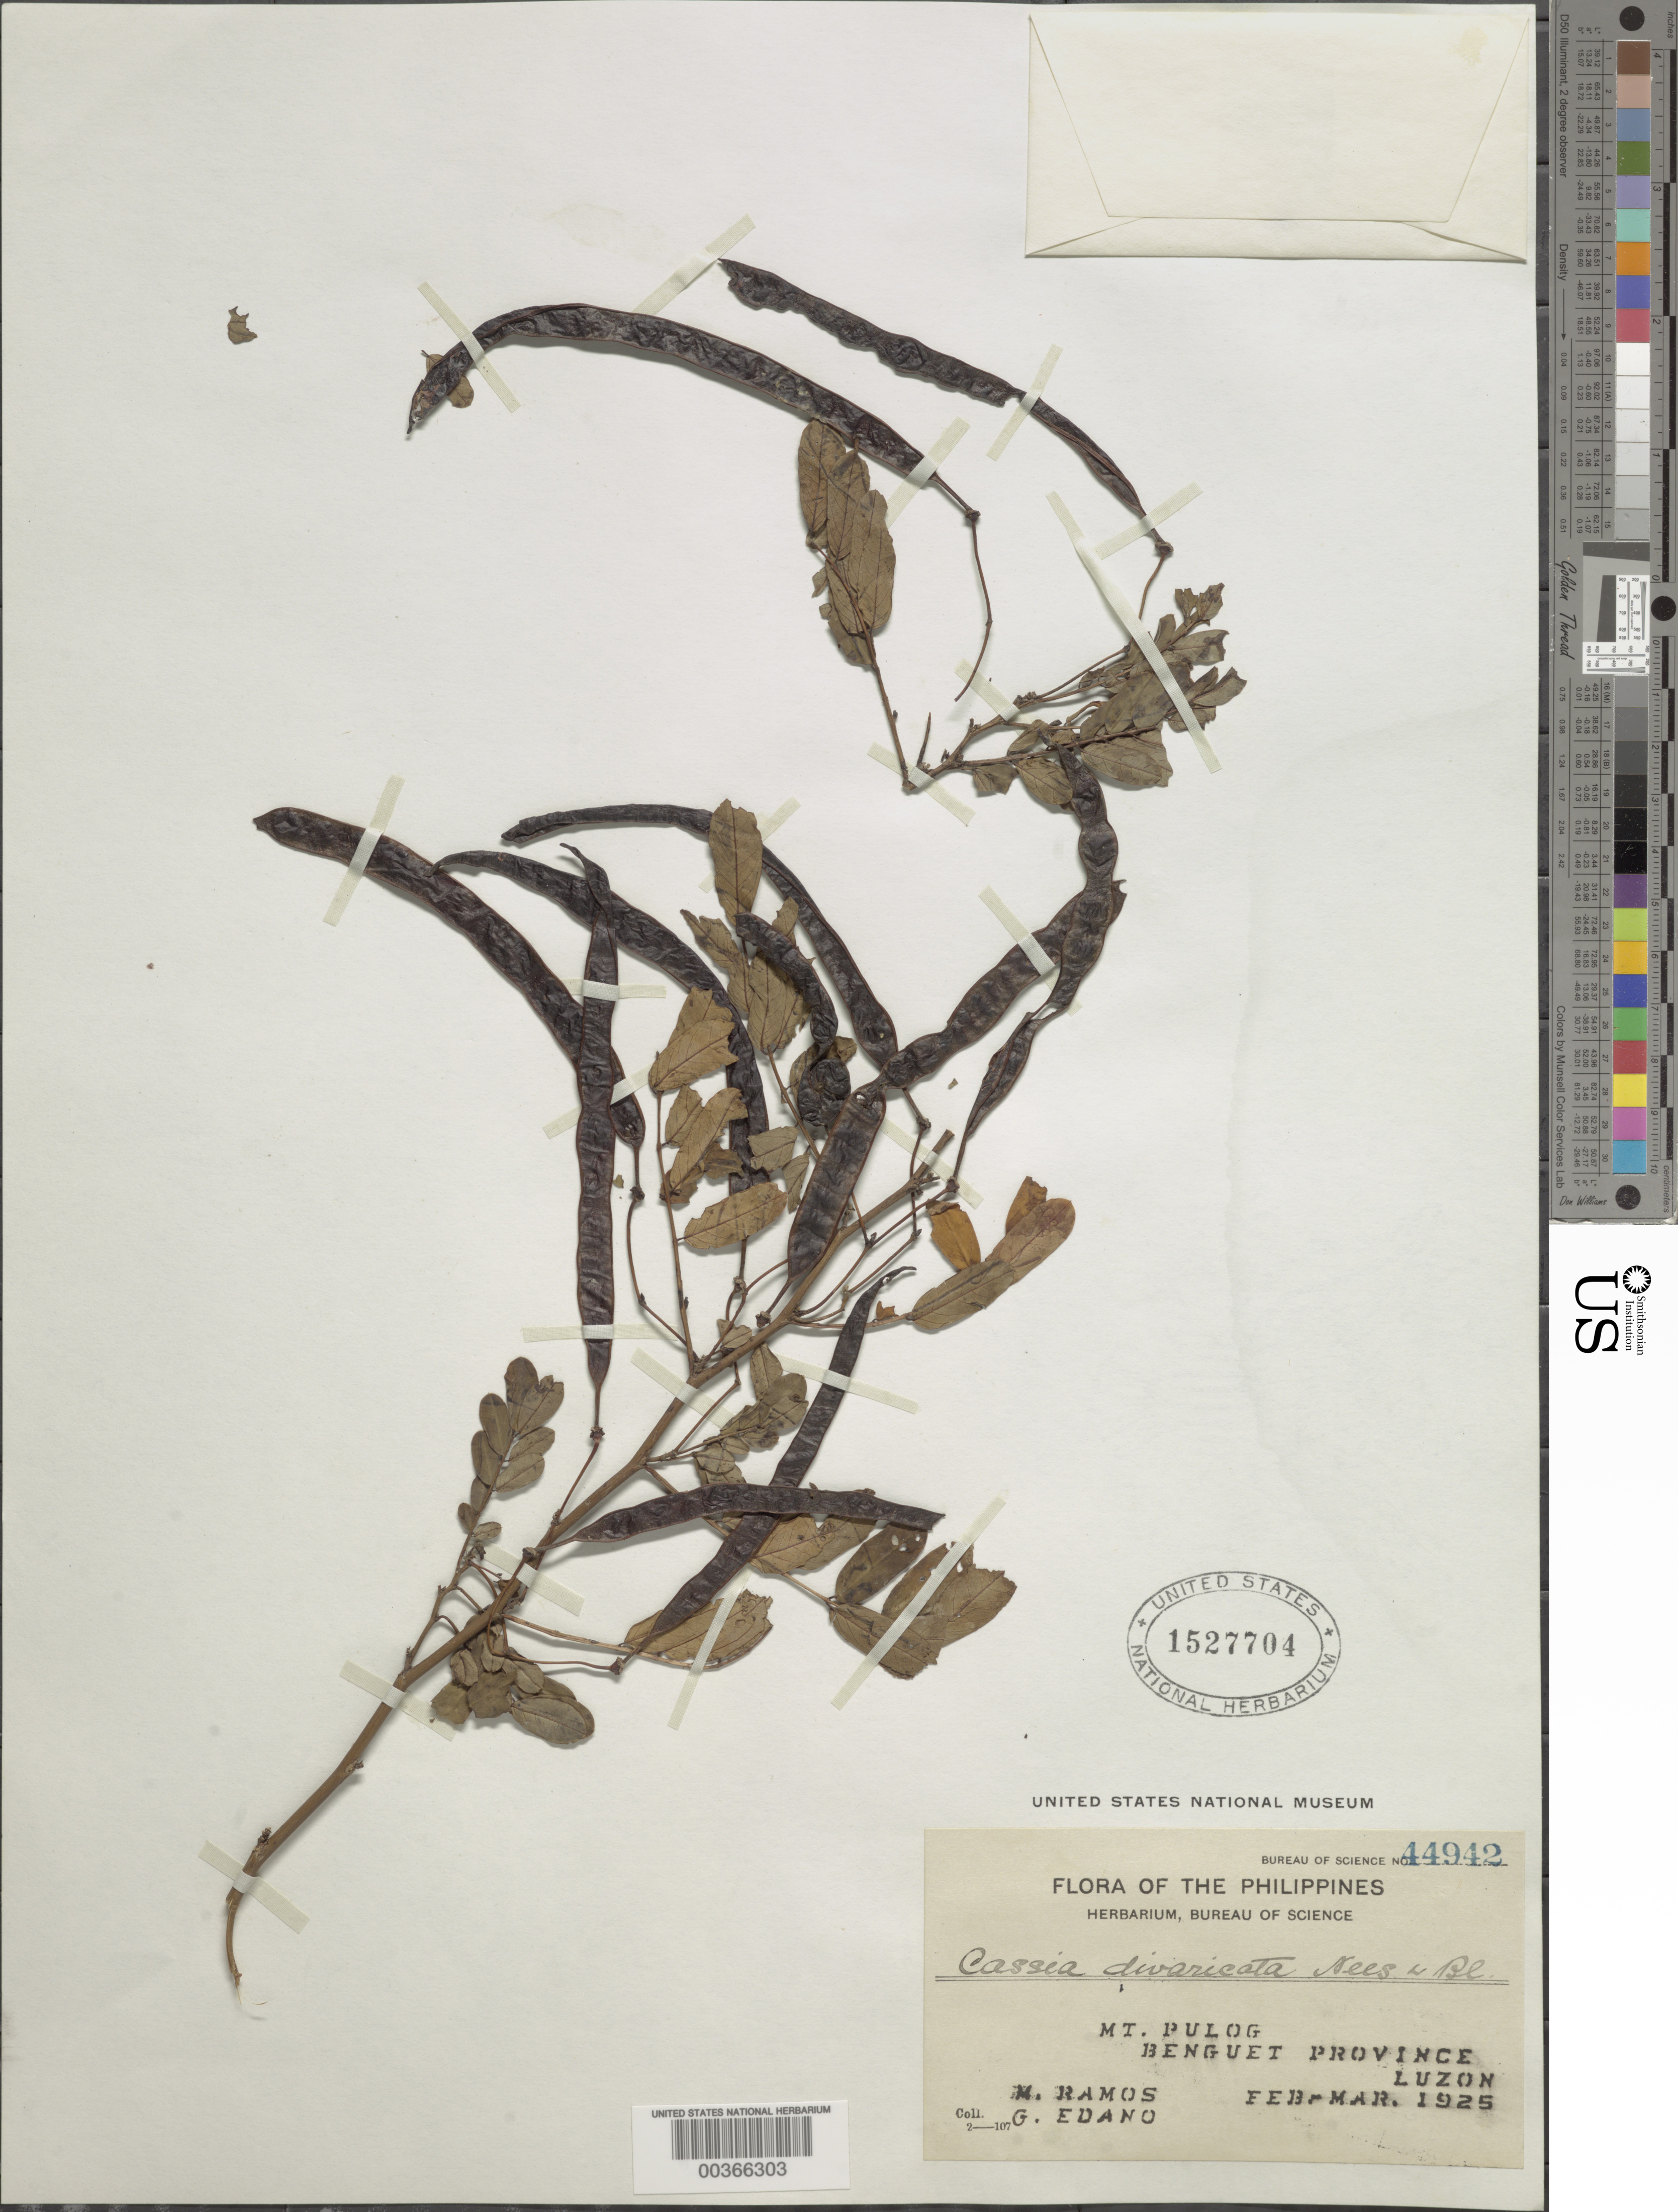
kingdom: Plantae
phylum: Tracheophyta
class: Magnoliopsida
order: Fabales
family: Fabaceae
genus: Senna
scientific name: Senna divaricata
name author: (Nees & Blume) Lock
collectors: M. Ramos & G. E. Edaño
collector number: Bur. Sci. 44942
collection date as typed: Feb 1925 to -- Mar 1925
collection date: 1925-02/1925-03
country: Philippines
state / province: Cordillera (Administrative Region)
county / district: Benguet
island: Luzon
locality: Mt. pulog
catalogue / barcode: US 1527704